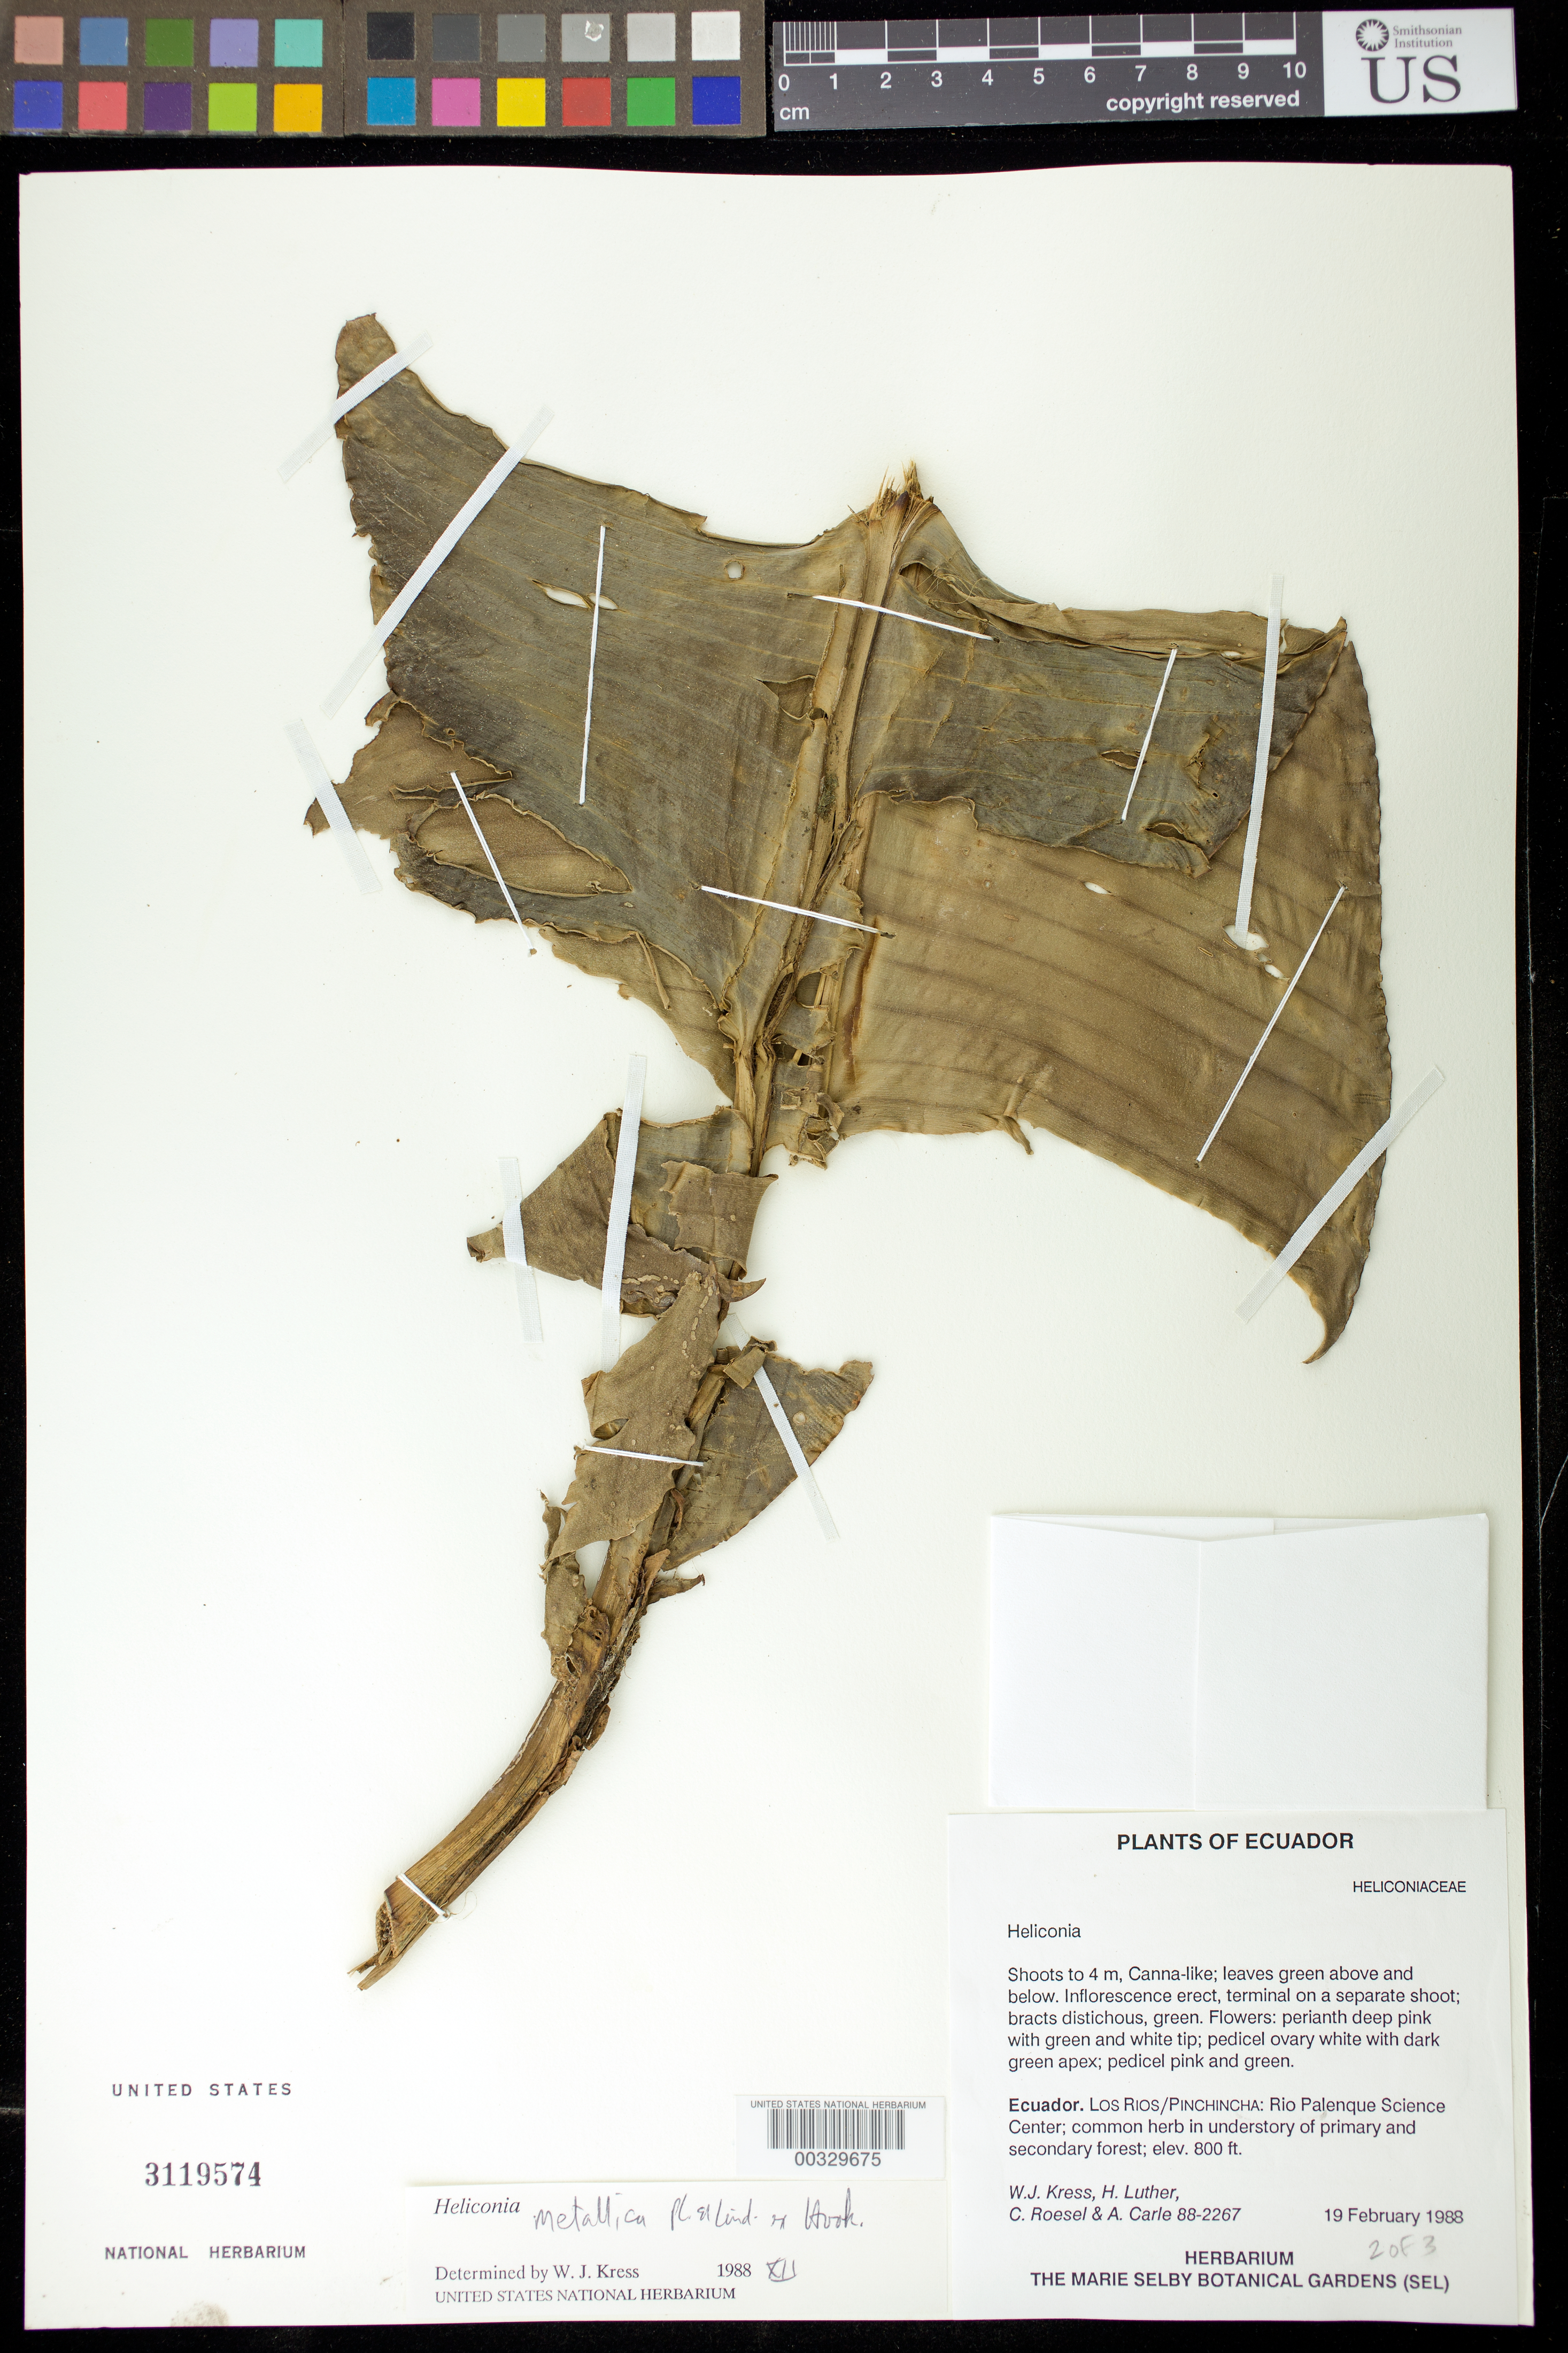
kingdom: Plantae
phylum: Tracheophyta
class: Liliopsida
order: Zingiberales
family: Heliconiaceae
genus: Heliconia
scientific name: Heliconia metallica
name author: Planch. & Linden ex Hook.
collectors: W. J. Kress, Harry E. Luther, C. S. Roesel & A. Carle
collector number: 88-2267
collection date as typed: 19 Feb 1988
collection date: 1988-02-19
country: Ecuador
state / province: Los Ríos / Pichincha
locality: Rio palenque science center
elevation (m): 244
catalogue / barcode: US 3119574